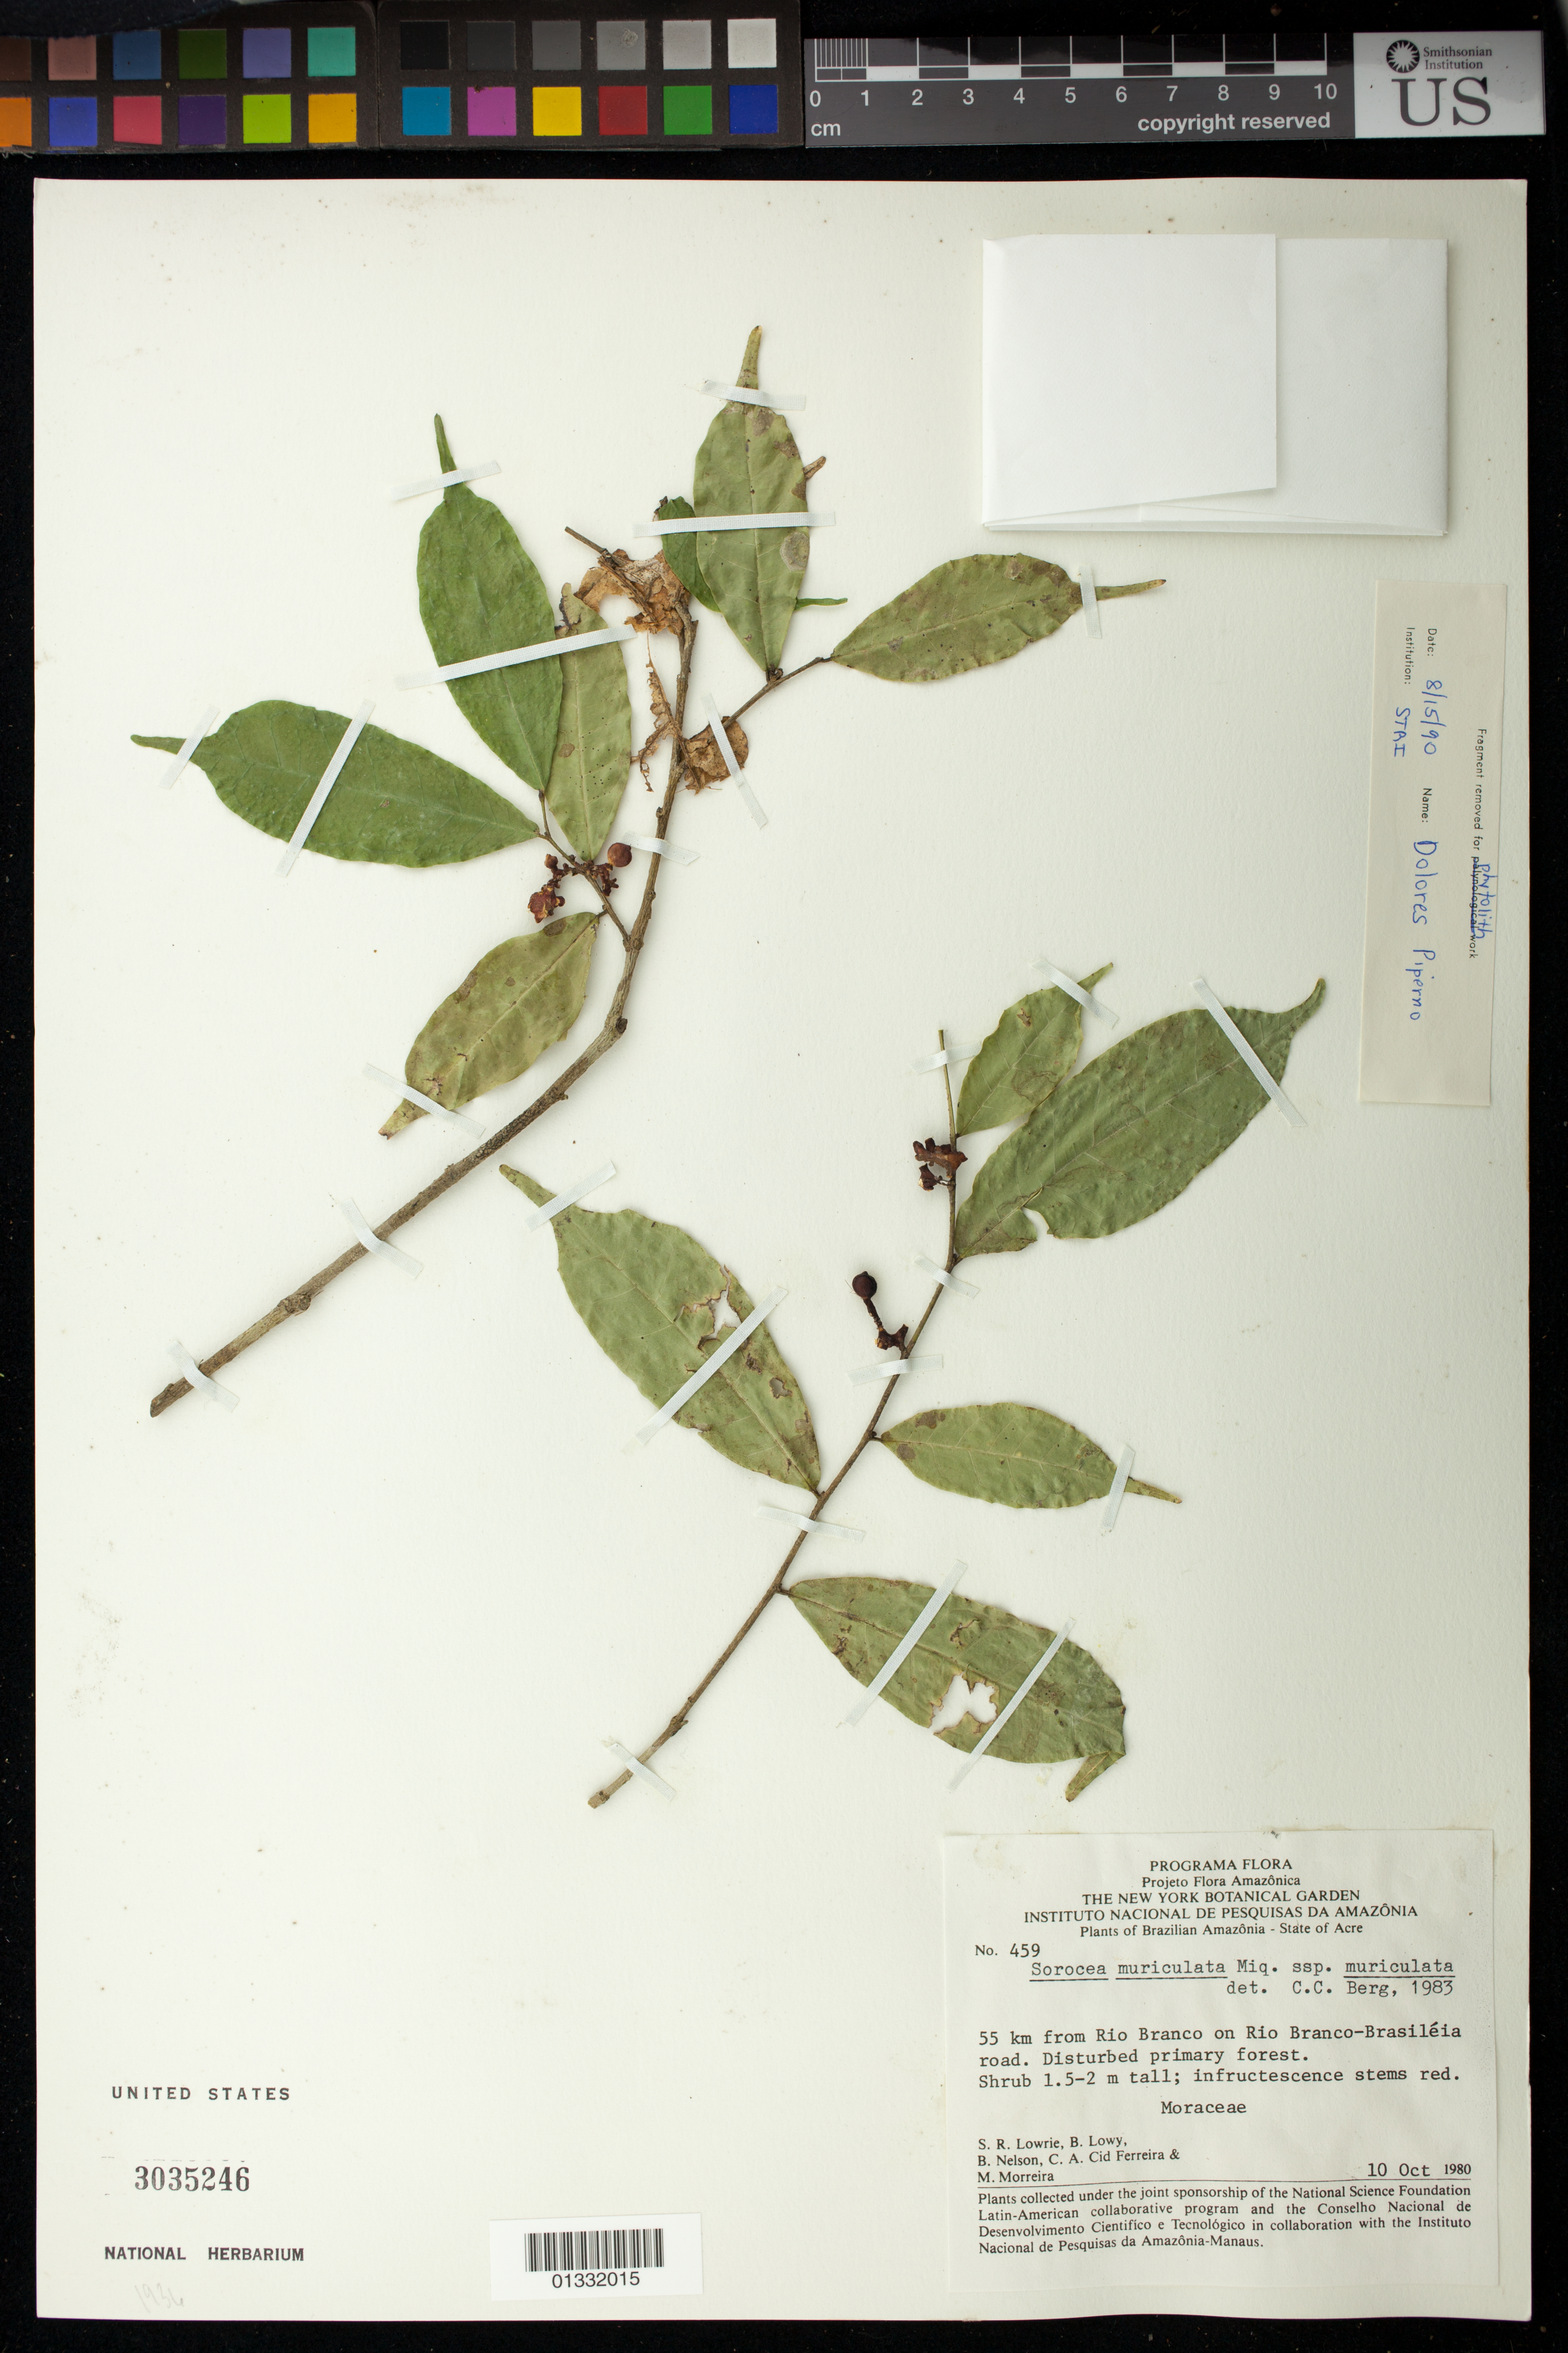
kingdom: Plantae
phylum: Tracheophyta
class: Magnoliopsida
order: Rosales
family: Moraceae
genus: Sorocea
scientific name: Sorocea muriculata subsp. muriculata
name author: Miq.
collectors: S. Lowrie, B. Lowy, B. Nelson, C. A. Cid Ferreira & M. Morreira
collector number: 459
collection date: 1980-10-10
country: Brazil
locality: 55km from Rio Branco on Rio Branco-Brasiléia road.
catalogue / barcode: US 3035246